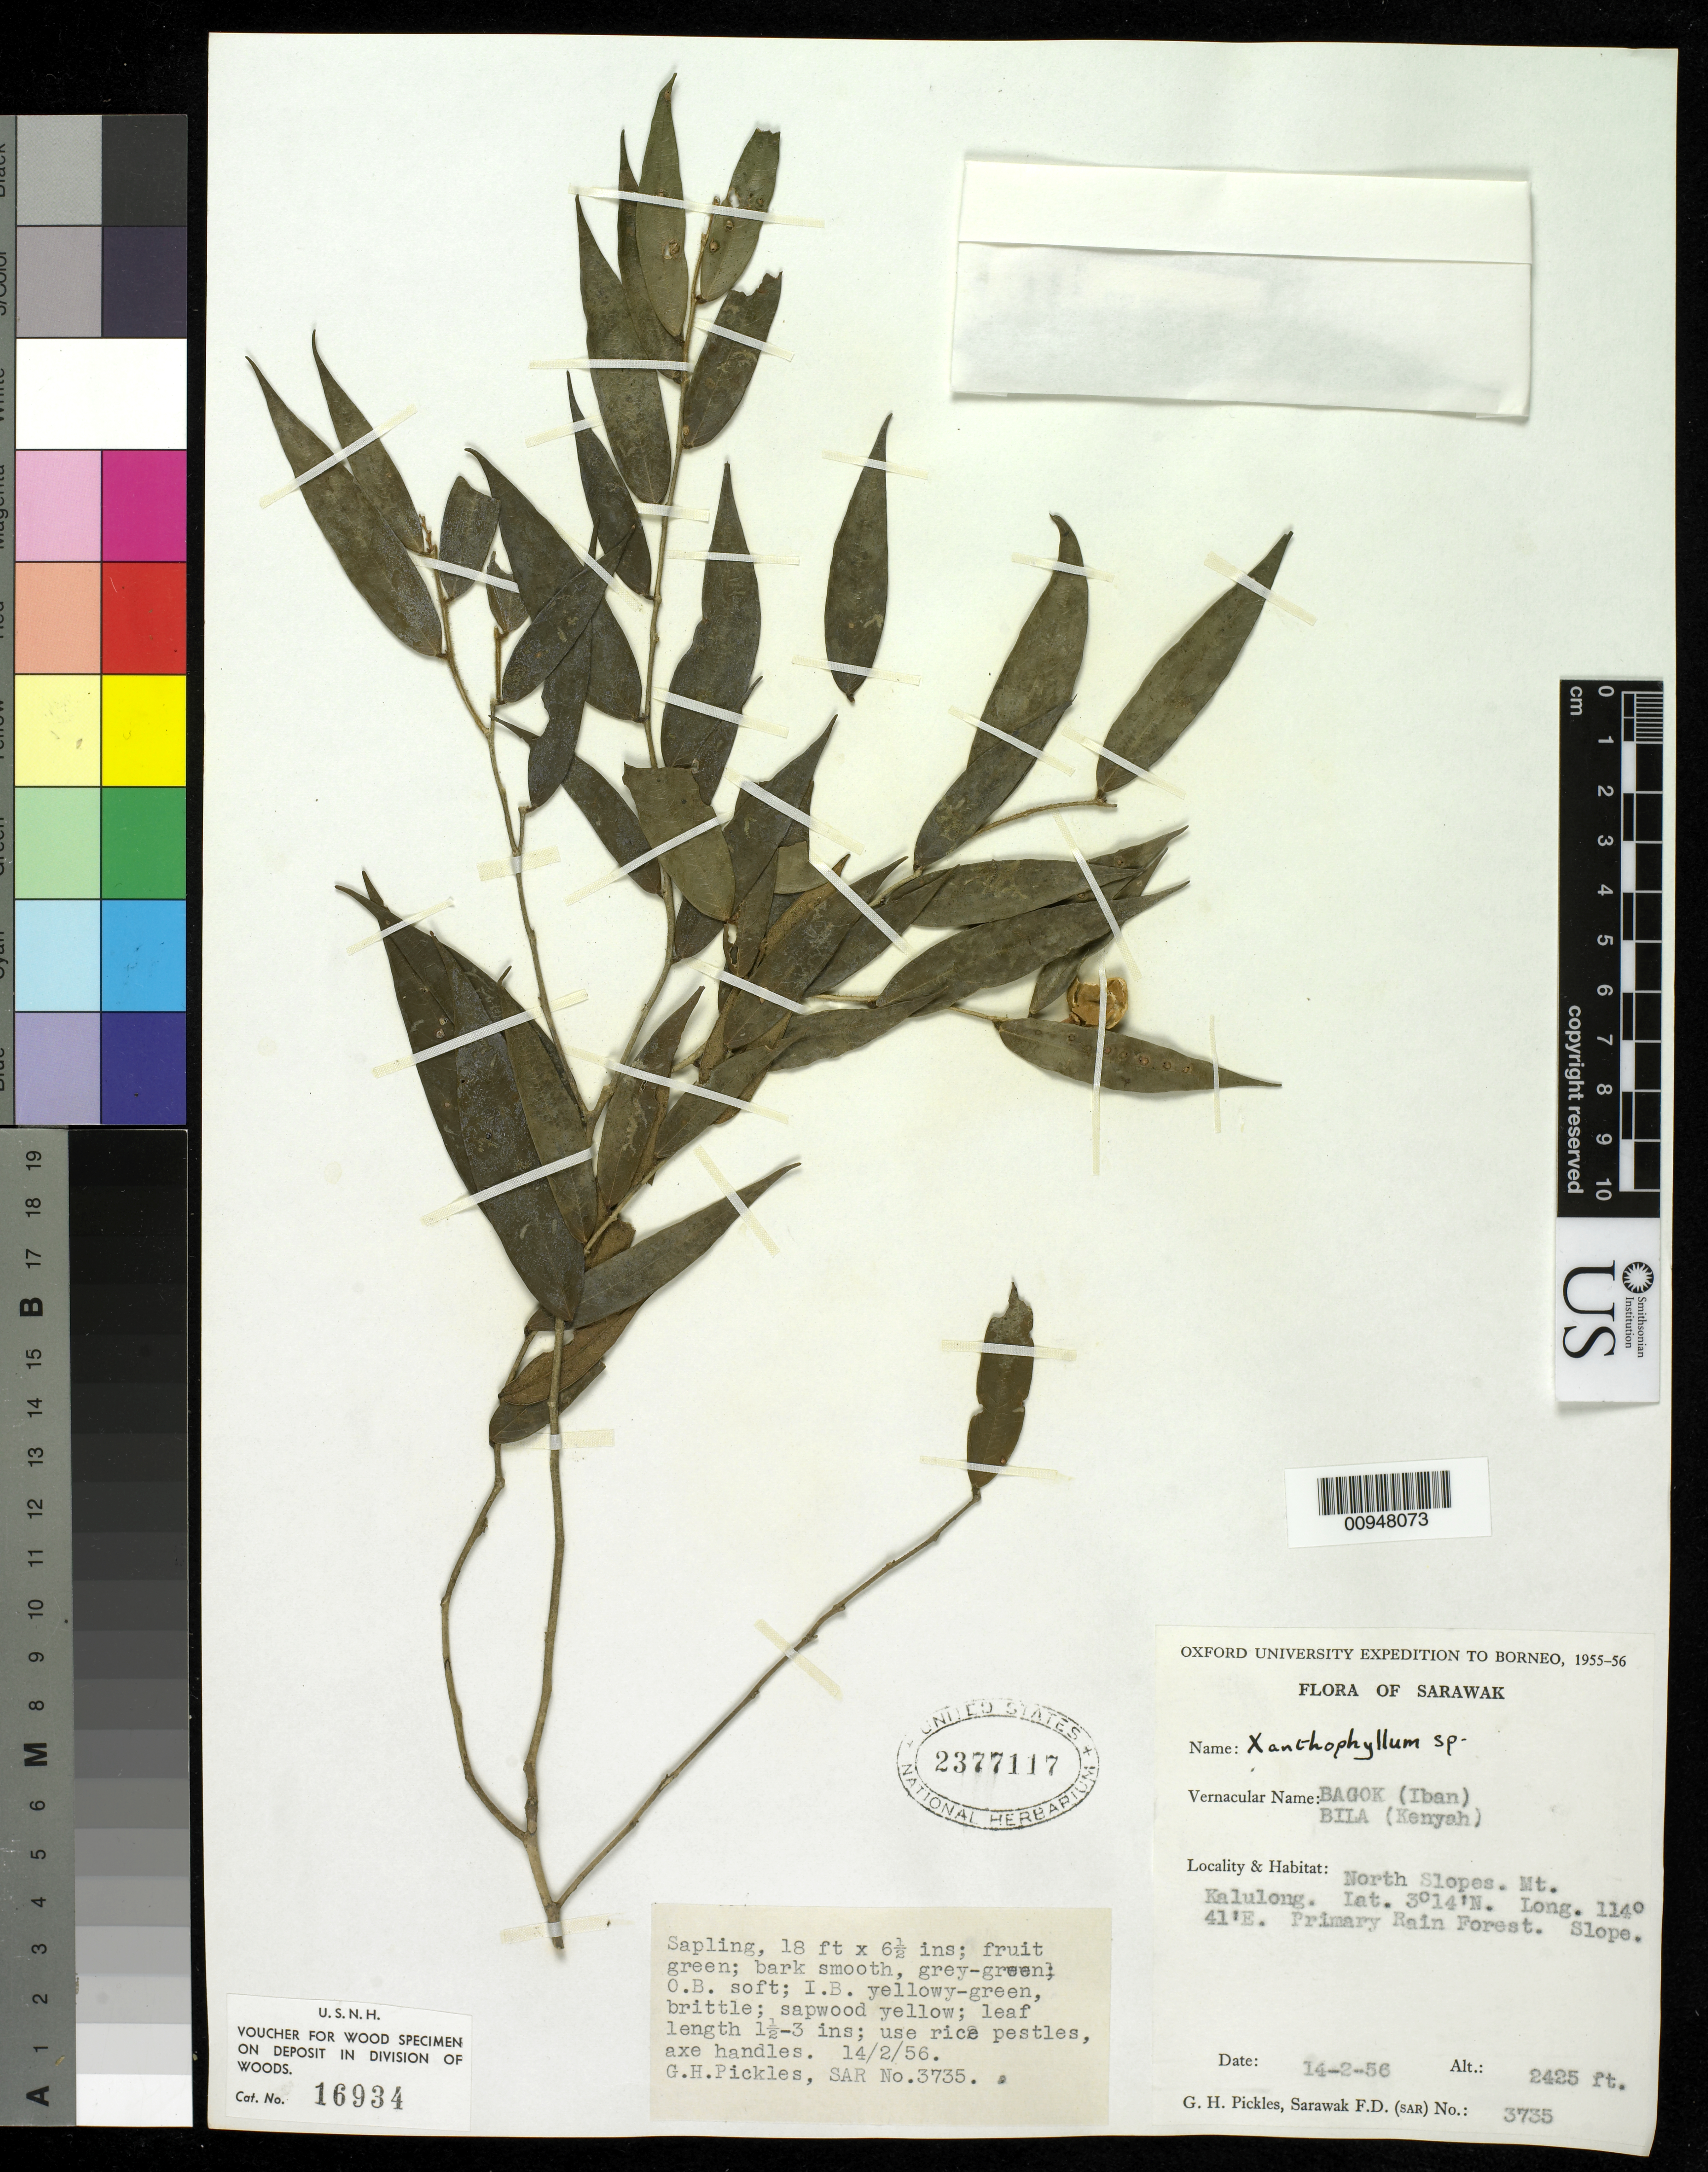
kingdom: Plantae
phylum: Tracheophyta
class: Magnoliopsida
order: Sapindales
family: Sapindaceae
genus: Xerospermum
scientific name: Xerospermum sp.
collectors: G. Pickles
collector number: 3735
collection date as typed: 14 Feb 1956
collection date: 1956-02-14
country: Malaysia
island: Borneo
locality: North slopes, Mt. Kalulong.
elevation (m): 739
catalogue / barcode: US 2377117